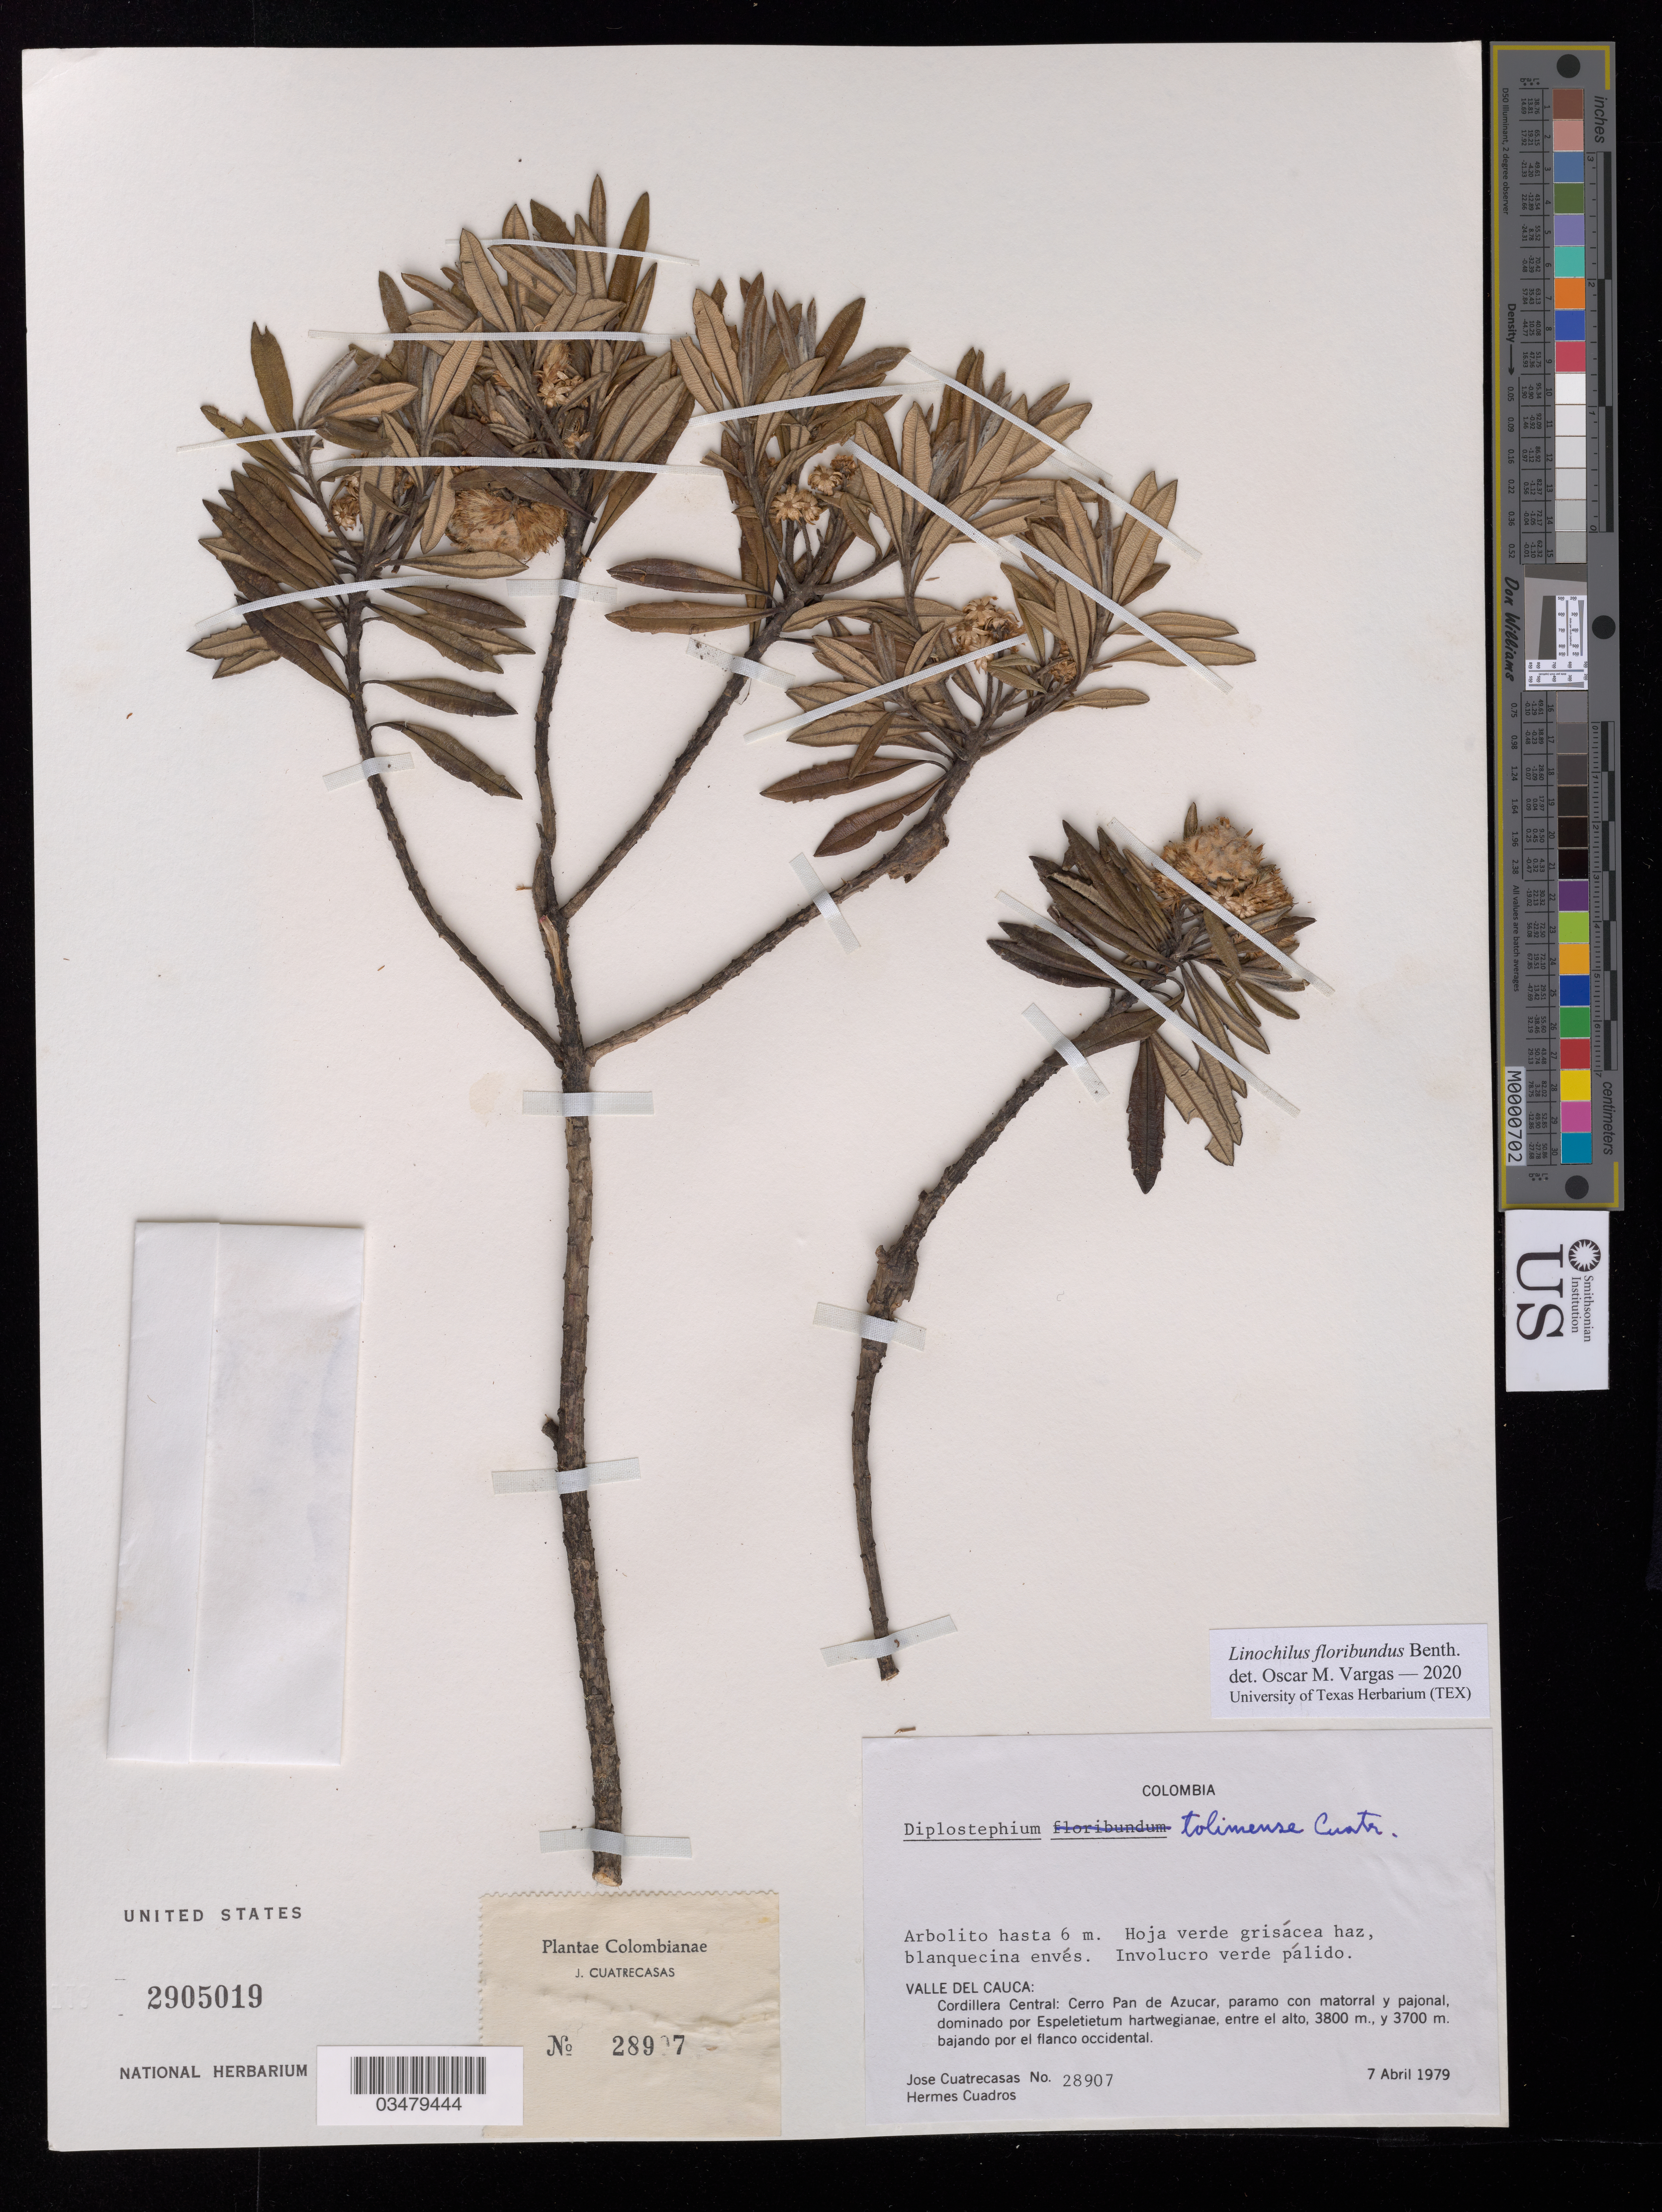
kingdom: Plantae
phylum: Tracheophyta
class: Magnoliopsida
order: Asterales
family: Asteraceae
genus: Linochilus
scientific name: Linochilus floribundus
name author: Benth.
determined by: Vargas, Oscar M.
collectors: J. Cuatrecasas & H. Cuadros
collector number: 28907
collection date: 1979-04-07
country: Colombia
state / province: Valle del Cauca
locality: Cordillera Central: Hill of Pan de Azúcar, paramo with bush and grasslands, dominated by Espeletietum hartwegianae, down the western flank.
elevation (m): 3700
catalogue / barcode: US 2905019